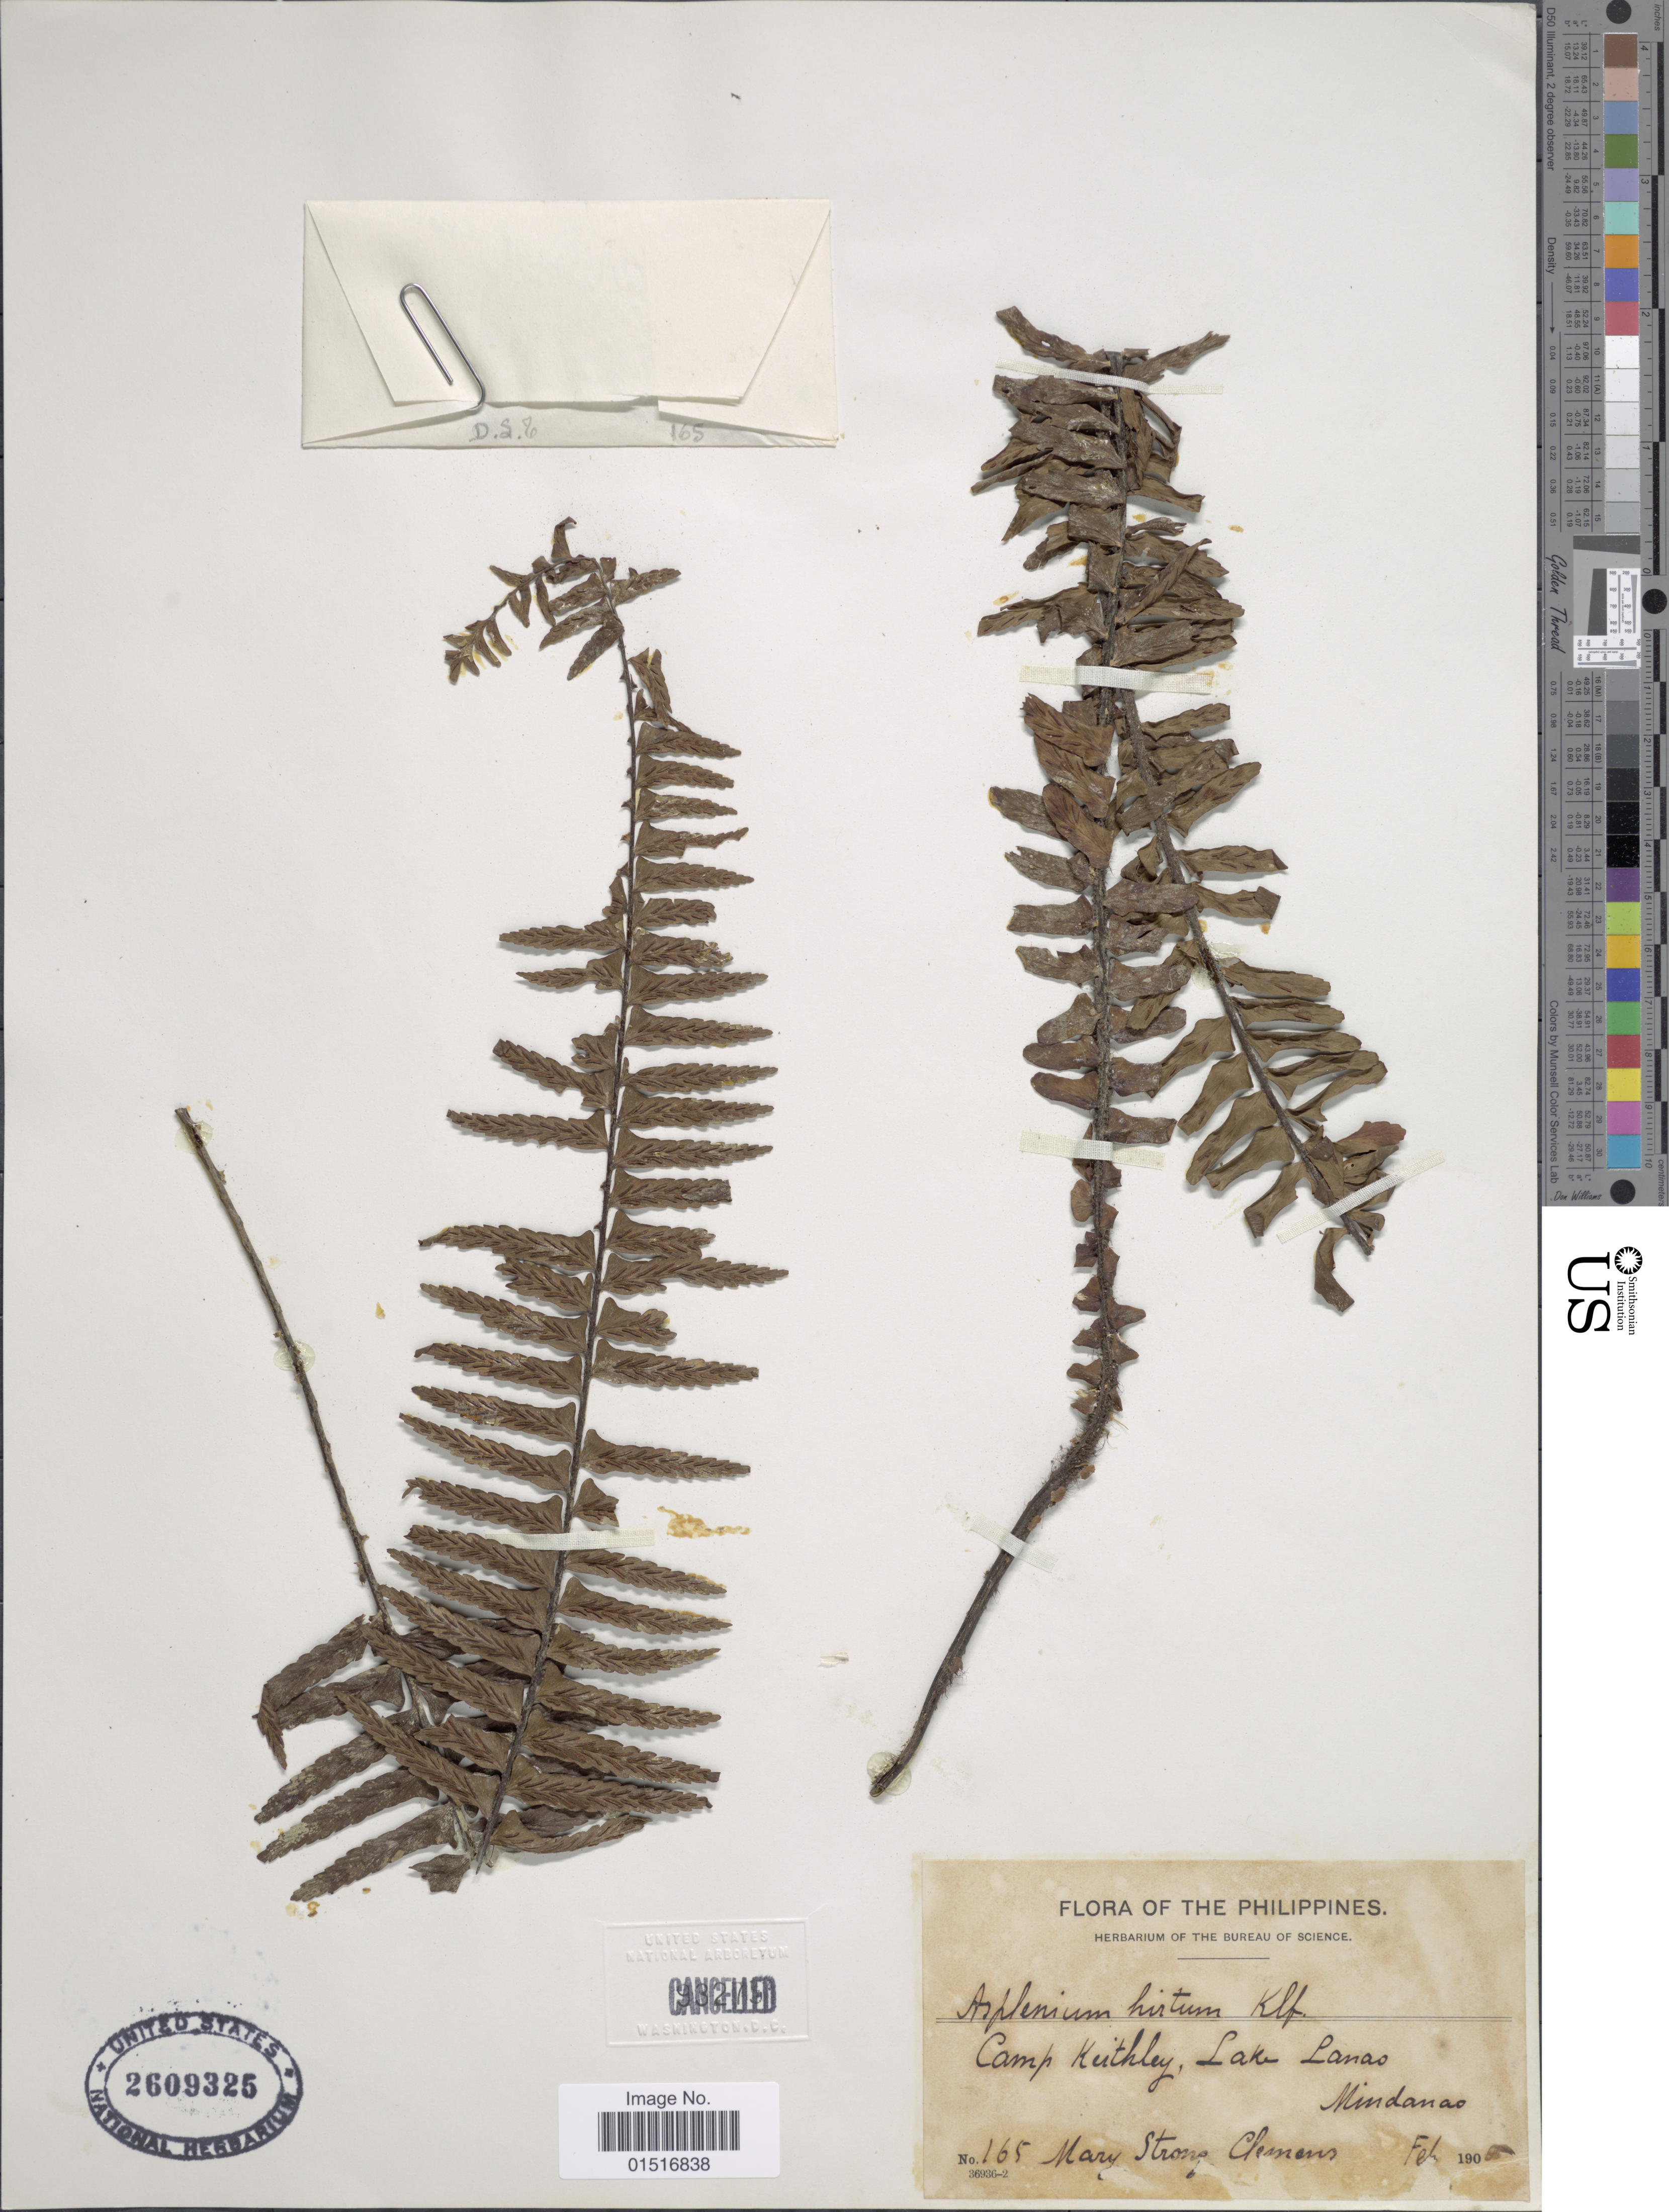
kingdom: Plantae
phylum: Tracheophyta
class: Polypodiopsida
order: Polypodiales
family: Aspleniaceae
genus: Asplenium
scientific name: Asplenium pellucidum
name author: Lam.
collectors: M. S. Clemens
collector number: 165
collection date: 1908-02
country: Philippines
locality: Camp Keithley, Lake Lanao. Mindanao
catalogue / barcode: US 2609325